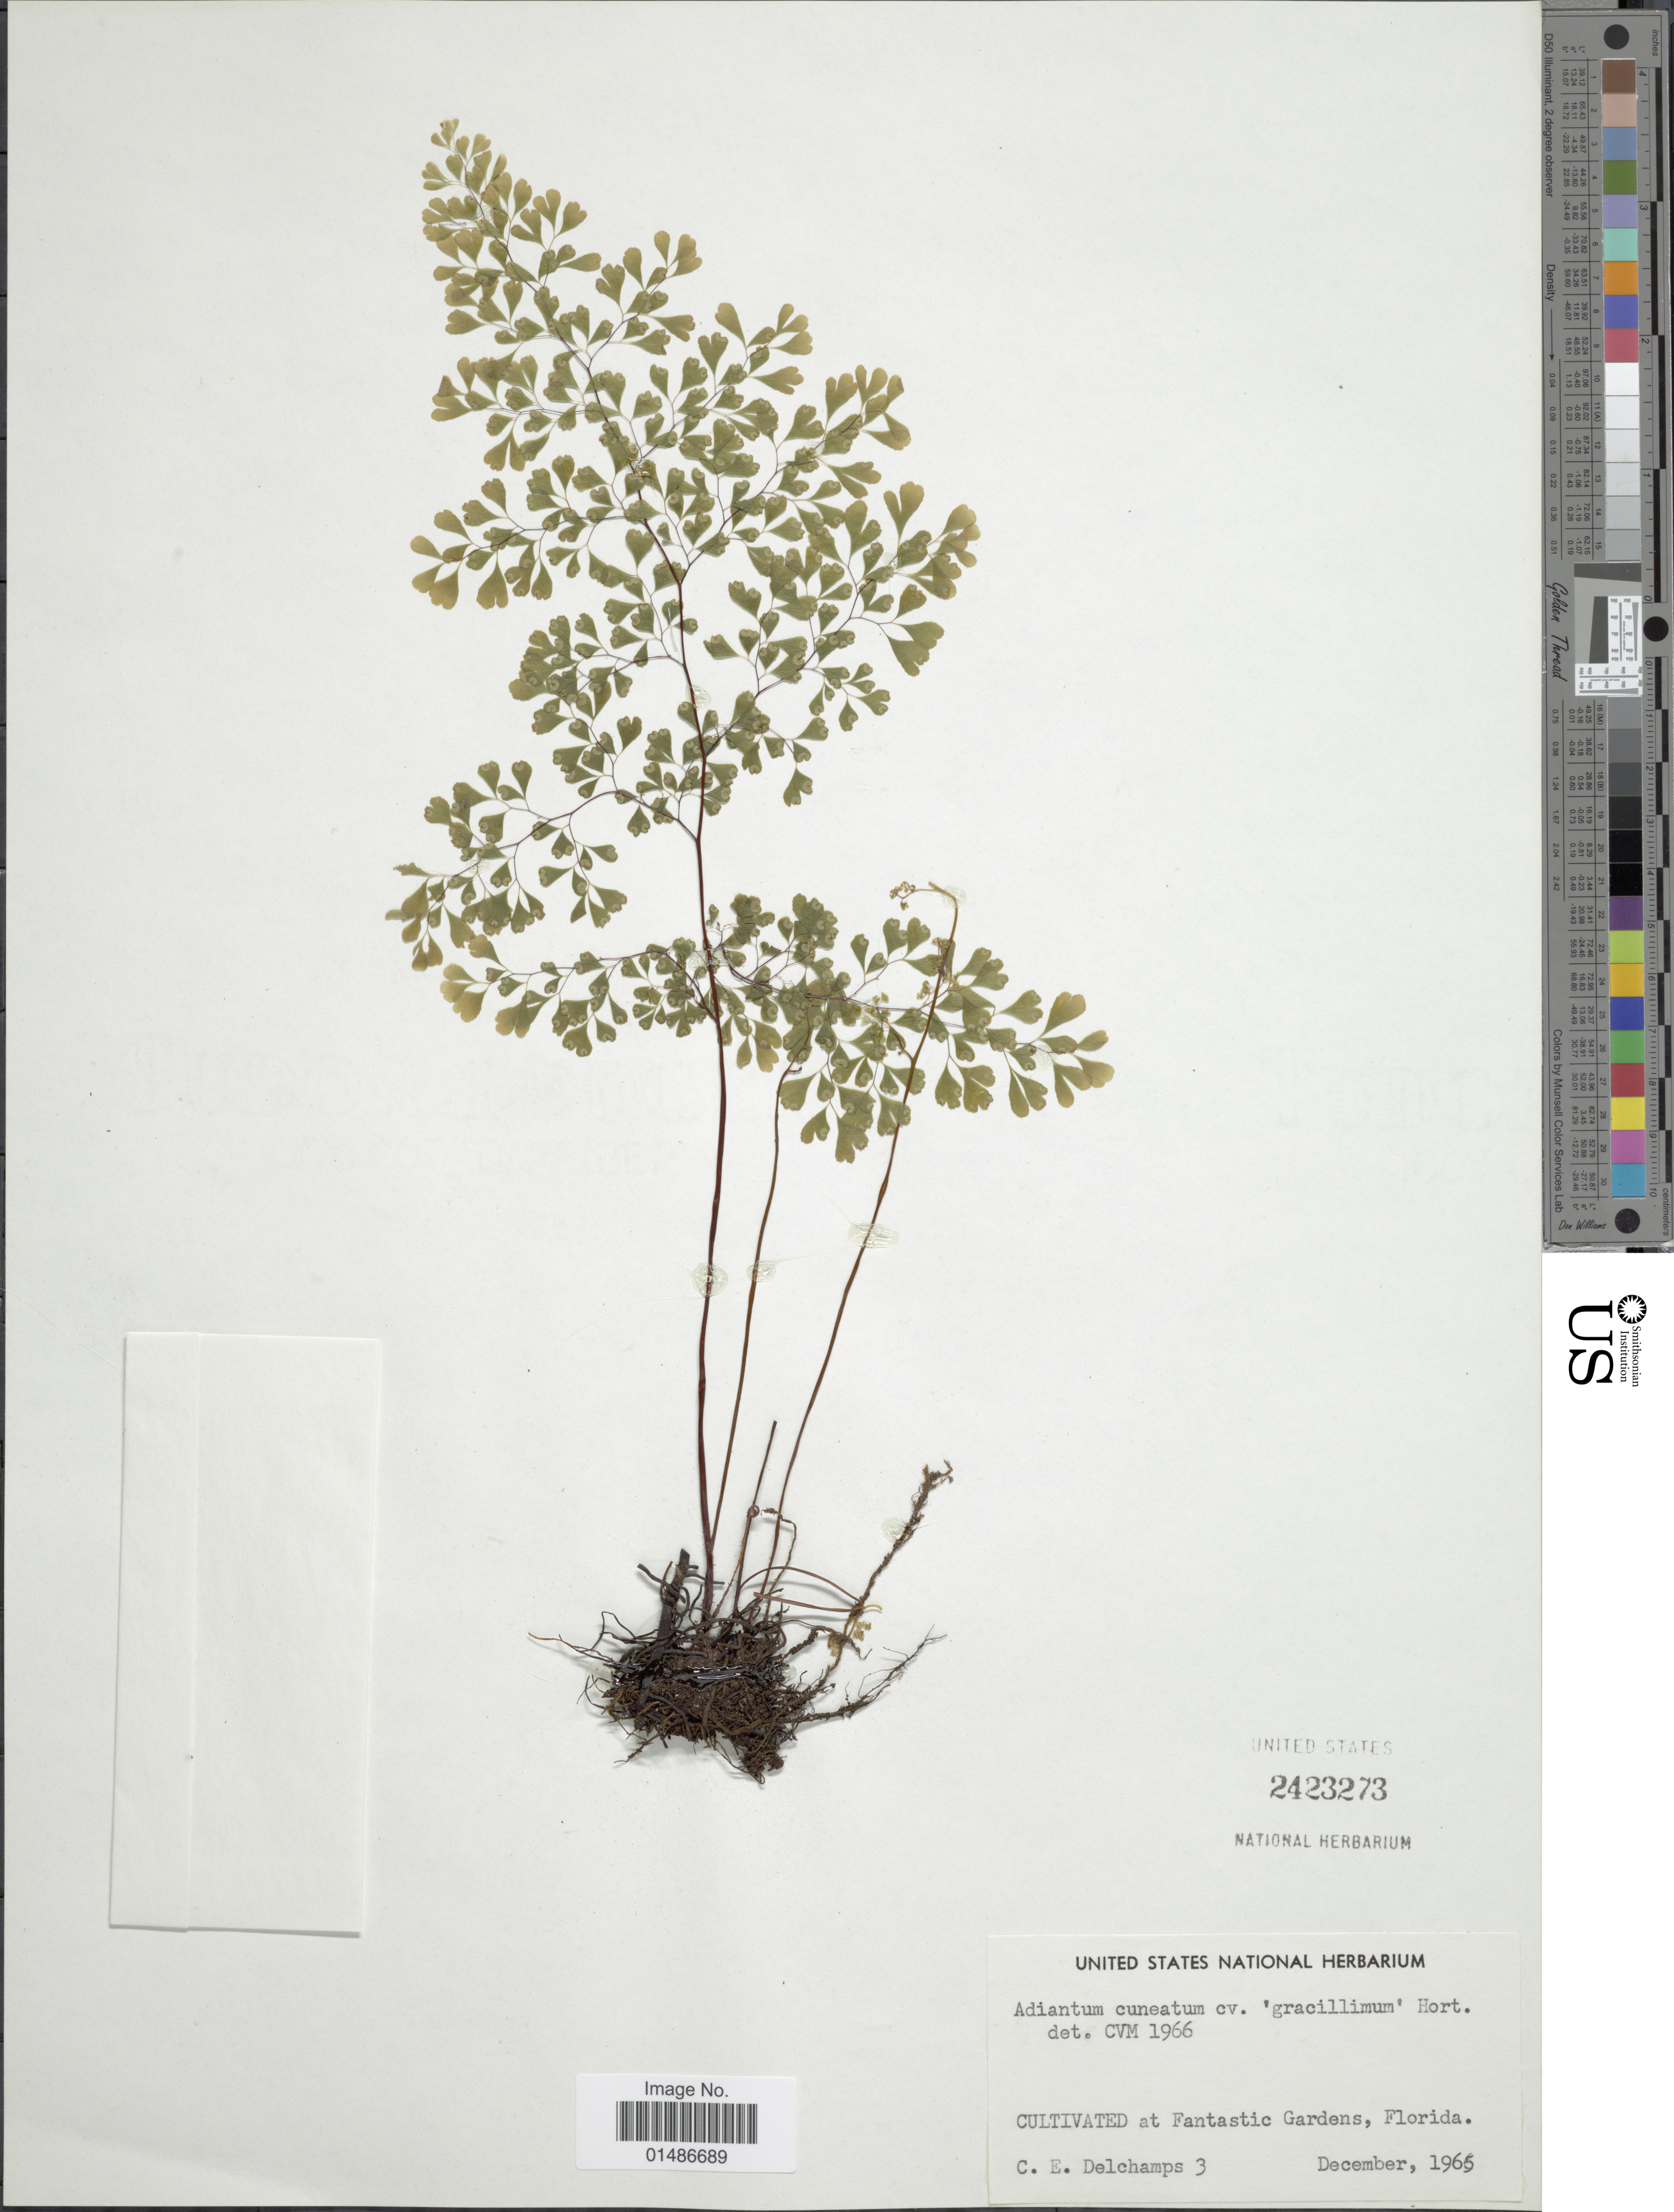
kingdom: Plantae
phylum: Tracheophyta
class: Polypodiopsida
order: Polypodiales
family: Pteridaceae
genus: Adiantum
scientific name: Adiantum raddianum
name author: C. Presl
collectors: C. Delchamps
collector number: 3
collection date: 1965-12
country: United States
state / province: Florida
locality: Cultivated at Fantastic Gardens.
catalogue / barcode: US 2423273